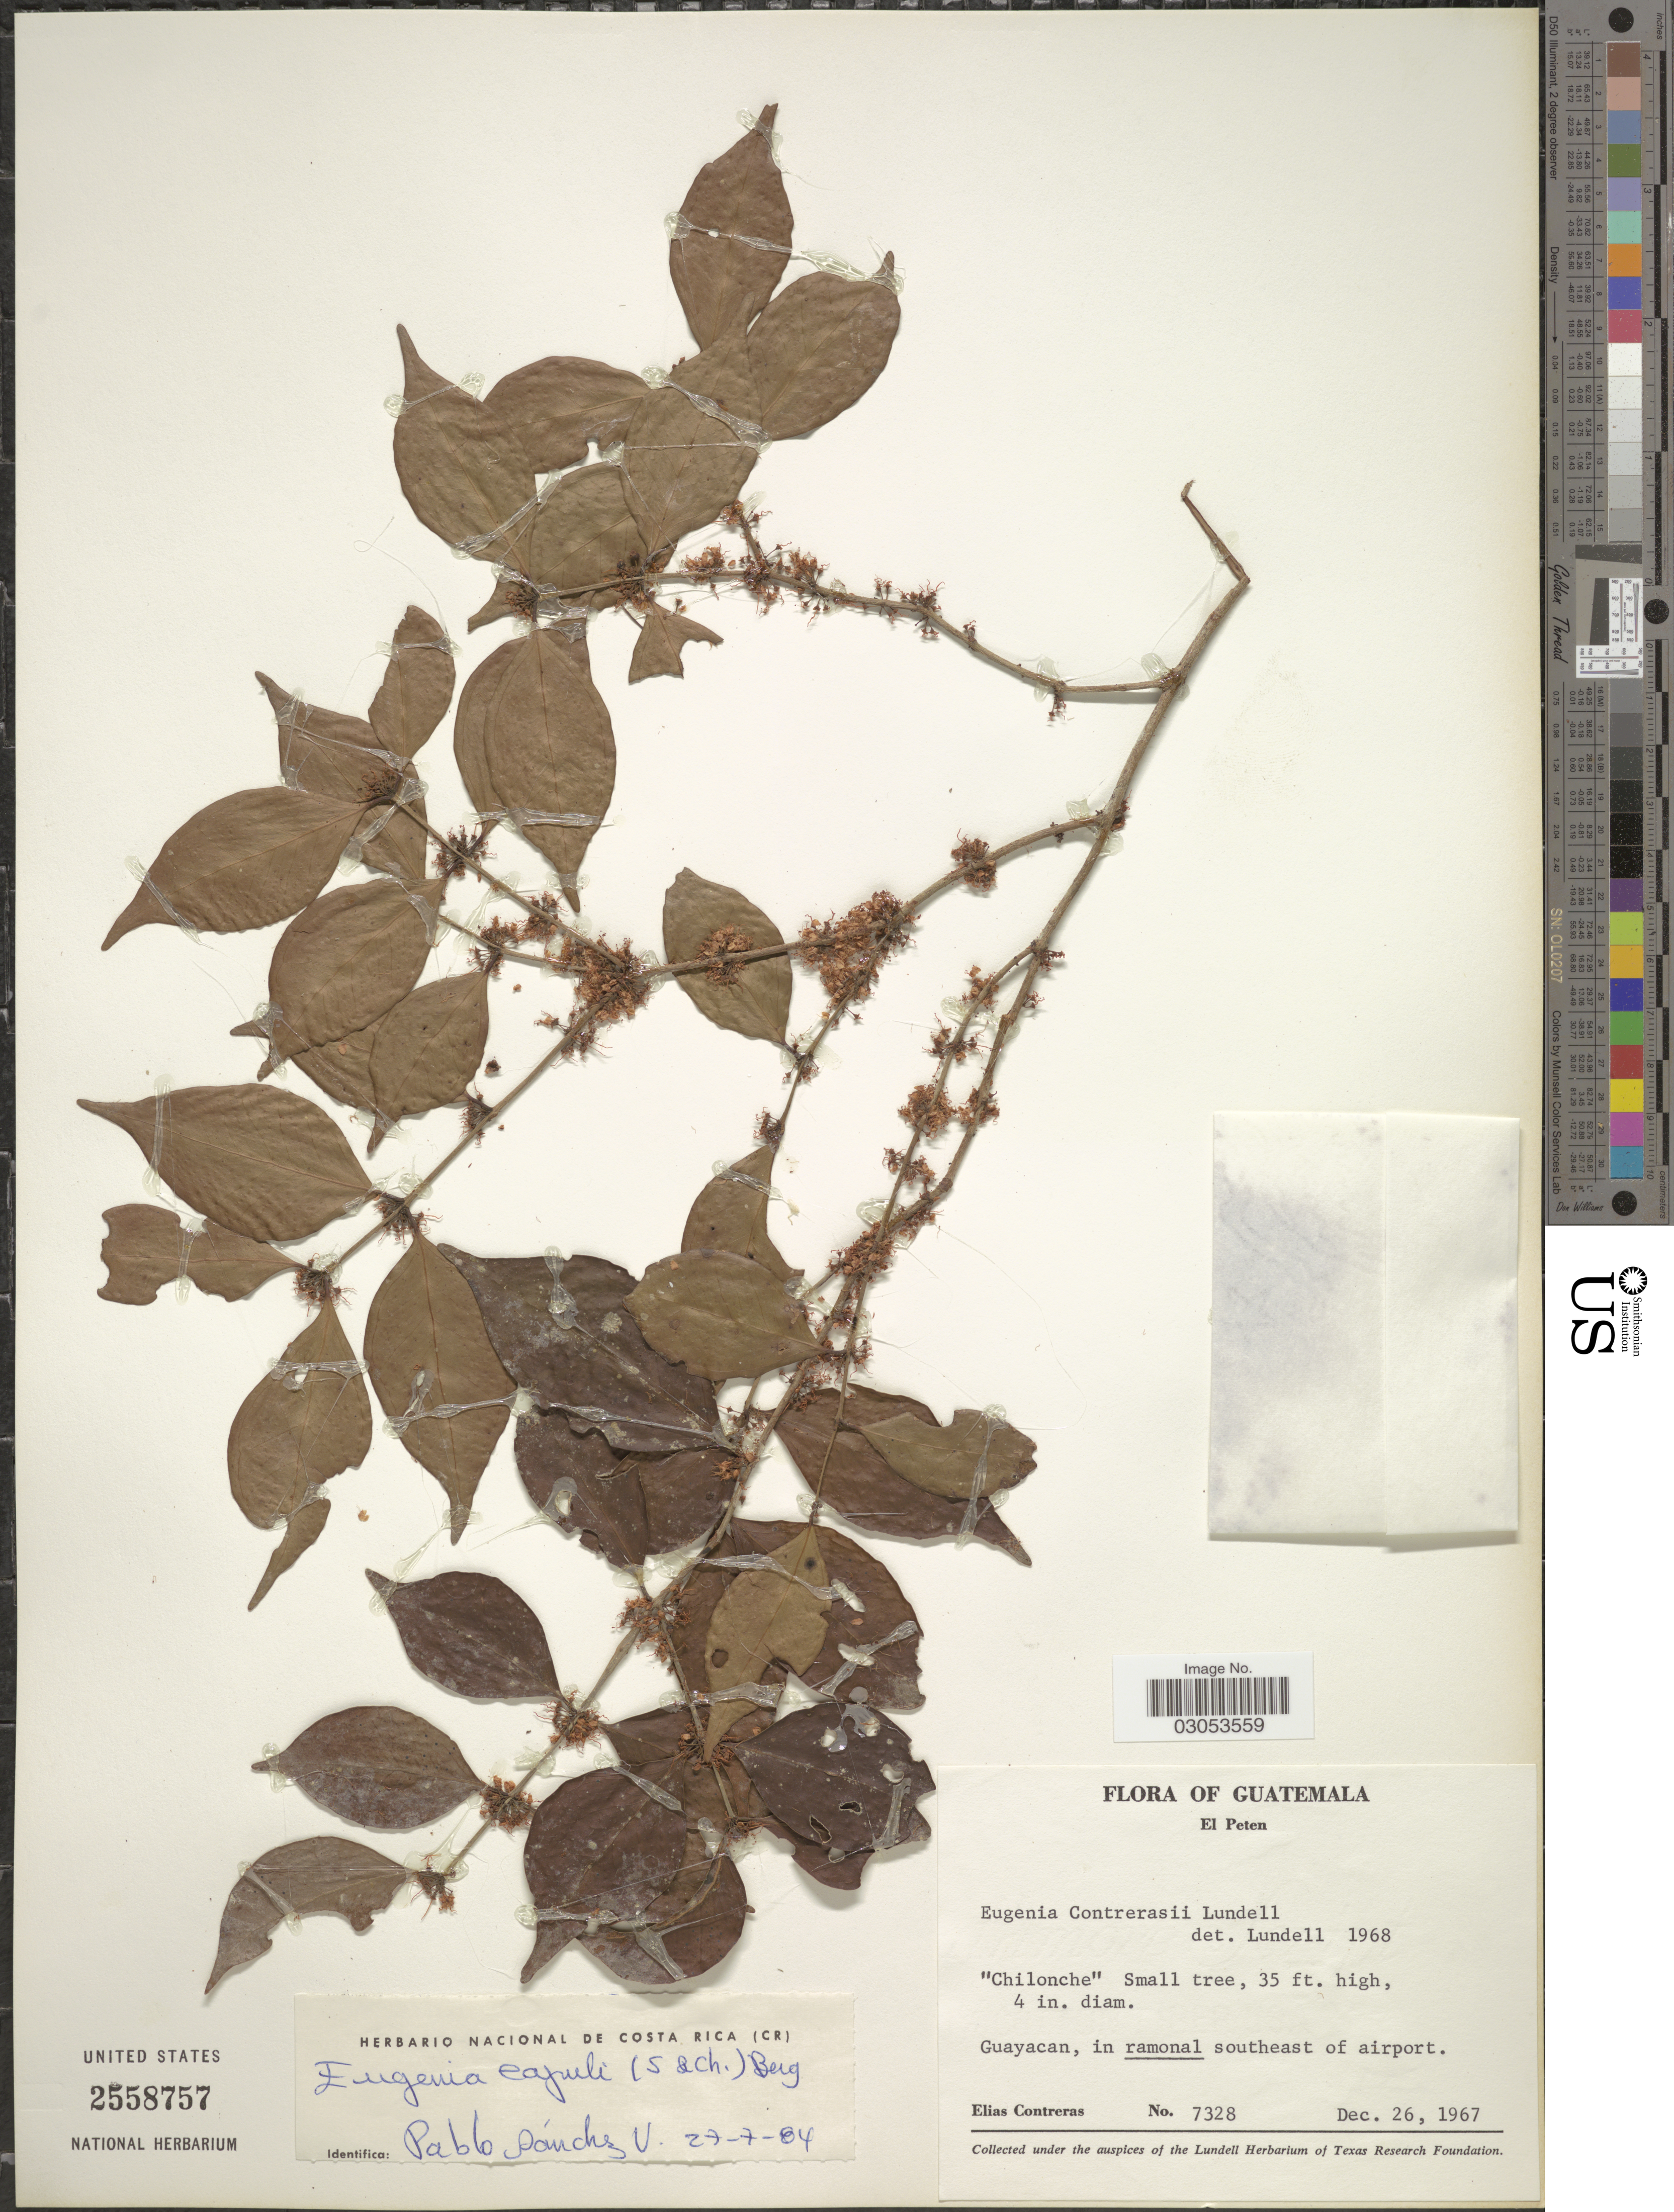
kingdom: Plantae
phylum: Tracheophyta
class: Magnoliopsida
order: Myrtales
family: Myrtaceae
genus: Eugenia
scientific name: Eugenia capuli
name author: (Schltdl. & Cham.) Hook. & Arn.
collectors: E. Contreras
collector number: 7328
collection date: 1967-12-26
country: Guatemala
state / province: El Petén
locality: Guayacan, in ramonal southeast of airport.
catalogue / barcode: US 2558757